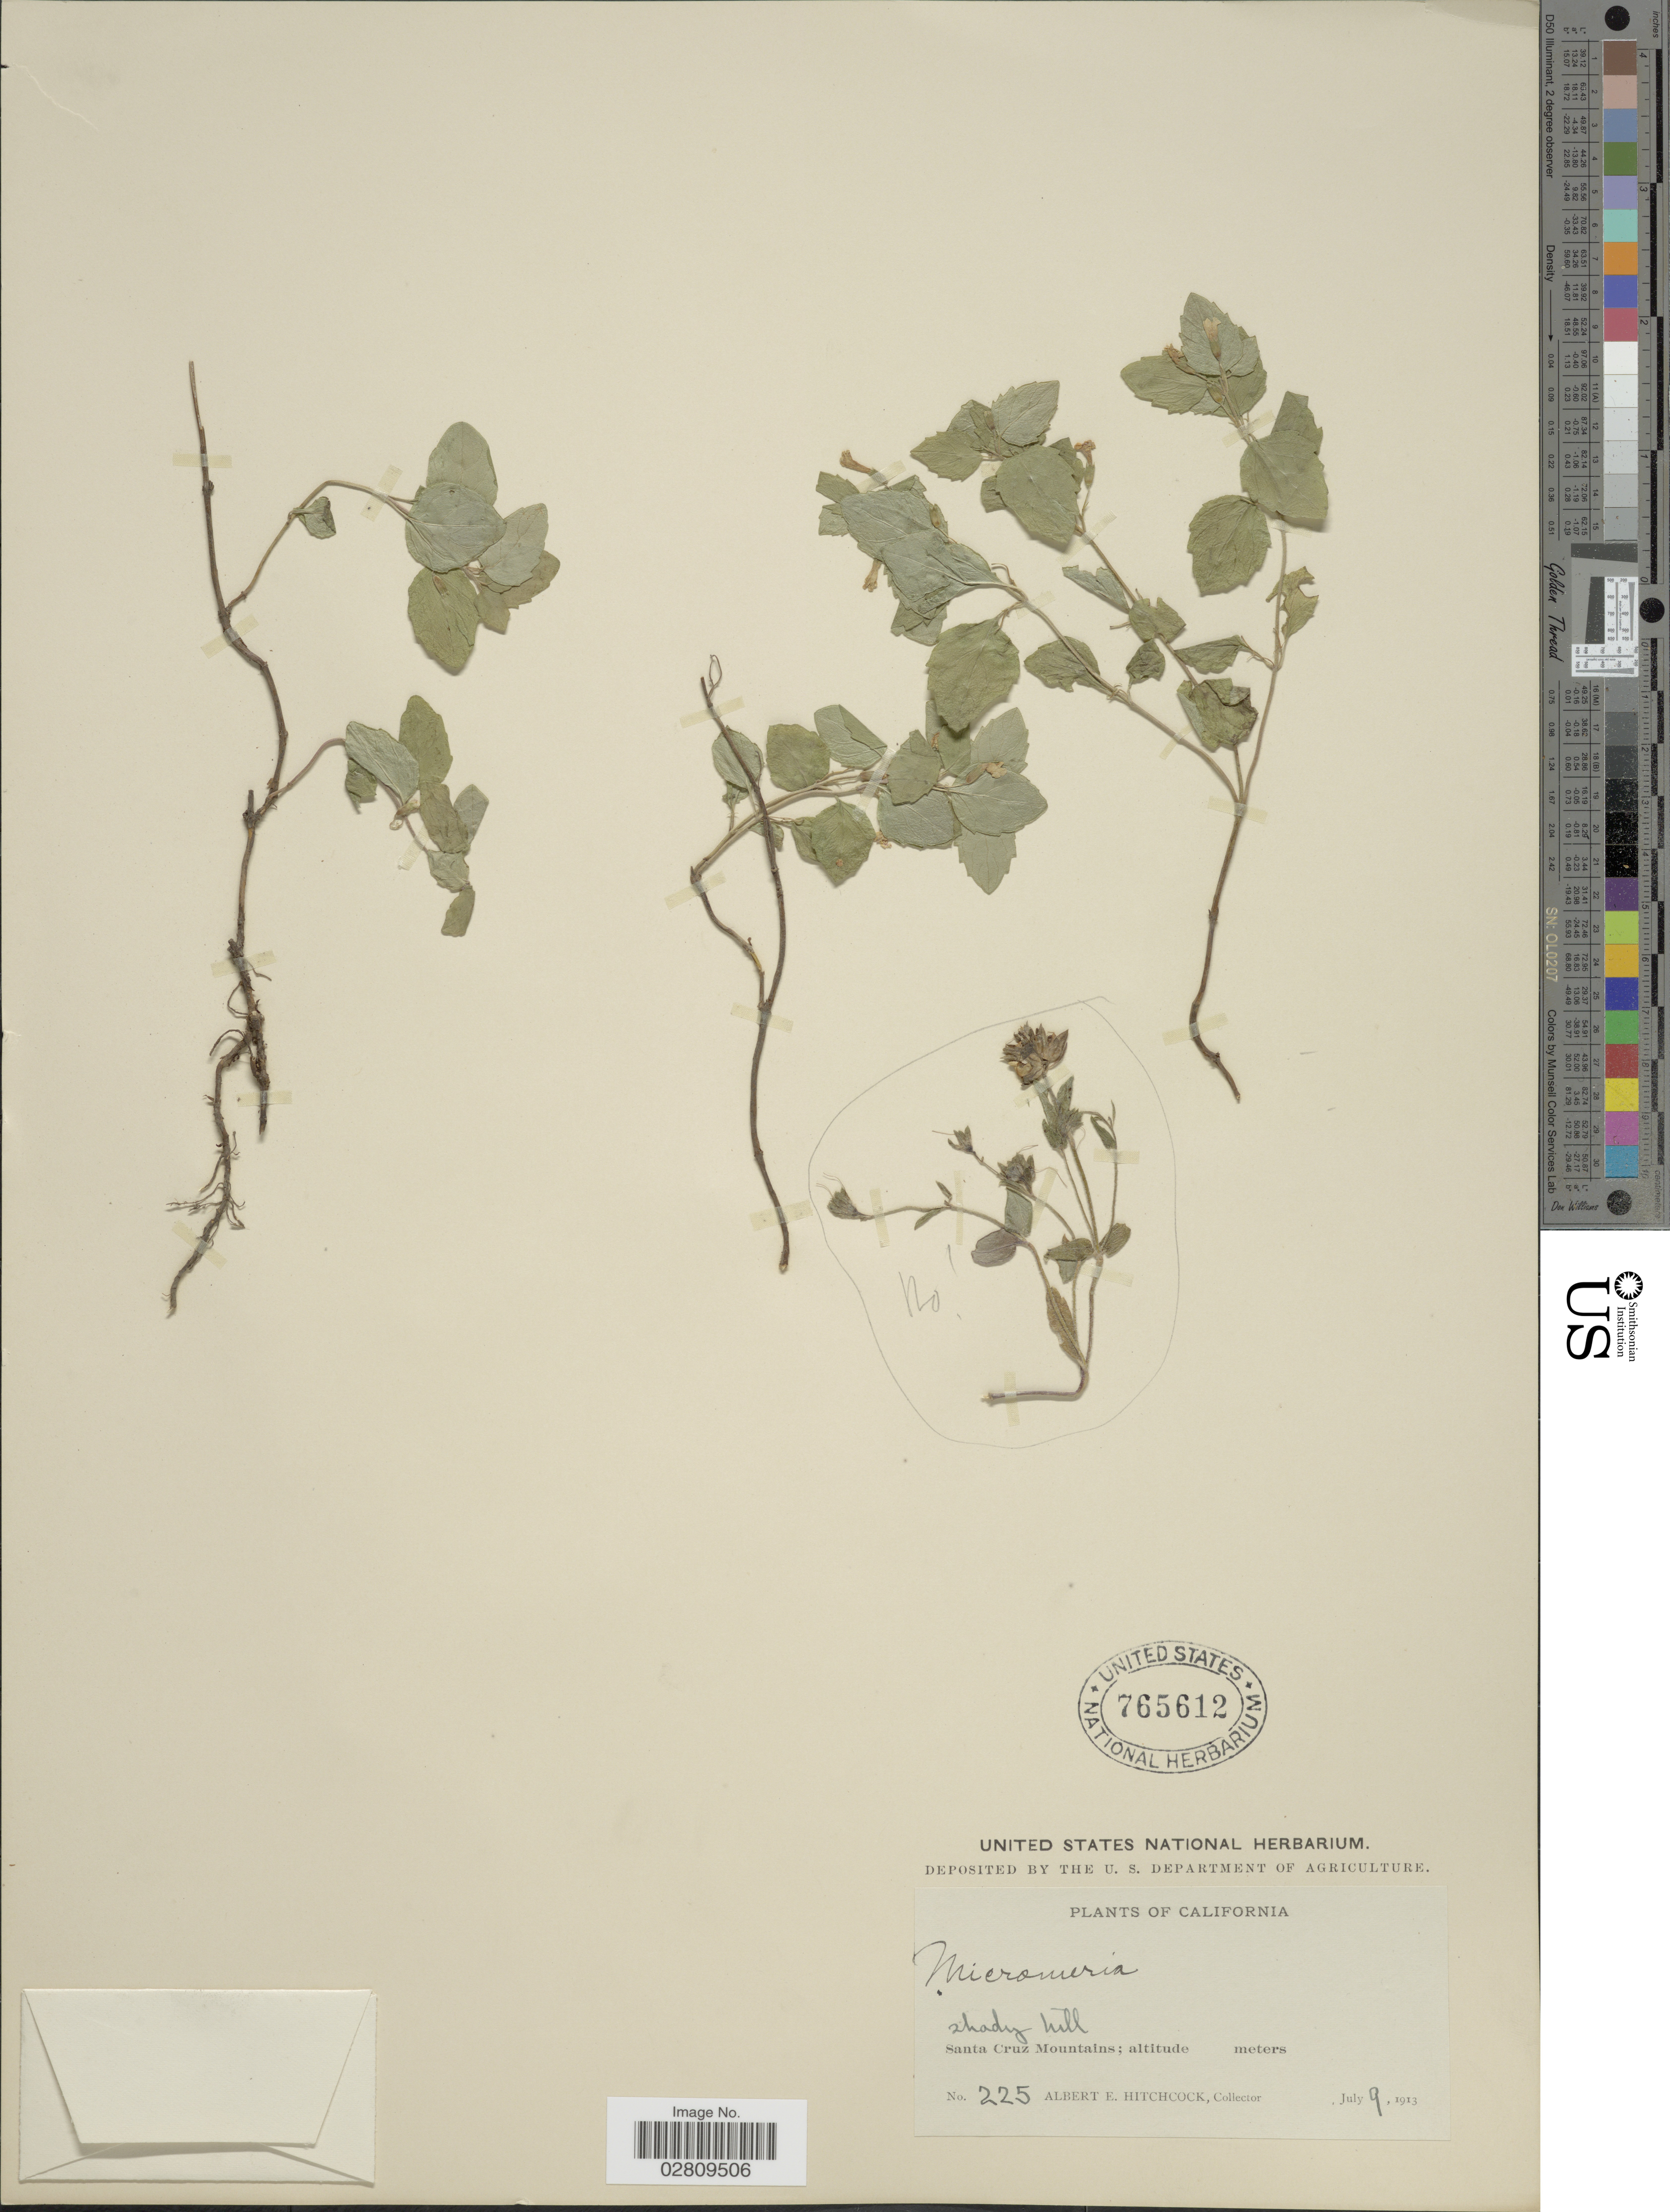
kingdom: Plantae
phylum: Tracheophyta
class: Magnoliopsida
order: Lamiales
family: Lamiaceae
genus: Micromeria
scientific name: Micromeria douglasii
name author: Benth.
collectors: A. Hitchcock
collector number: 225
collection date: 1913-07-09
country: United States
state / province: California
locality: Santa Cruz Mountains.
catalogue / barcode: US 765612